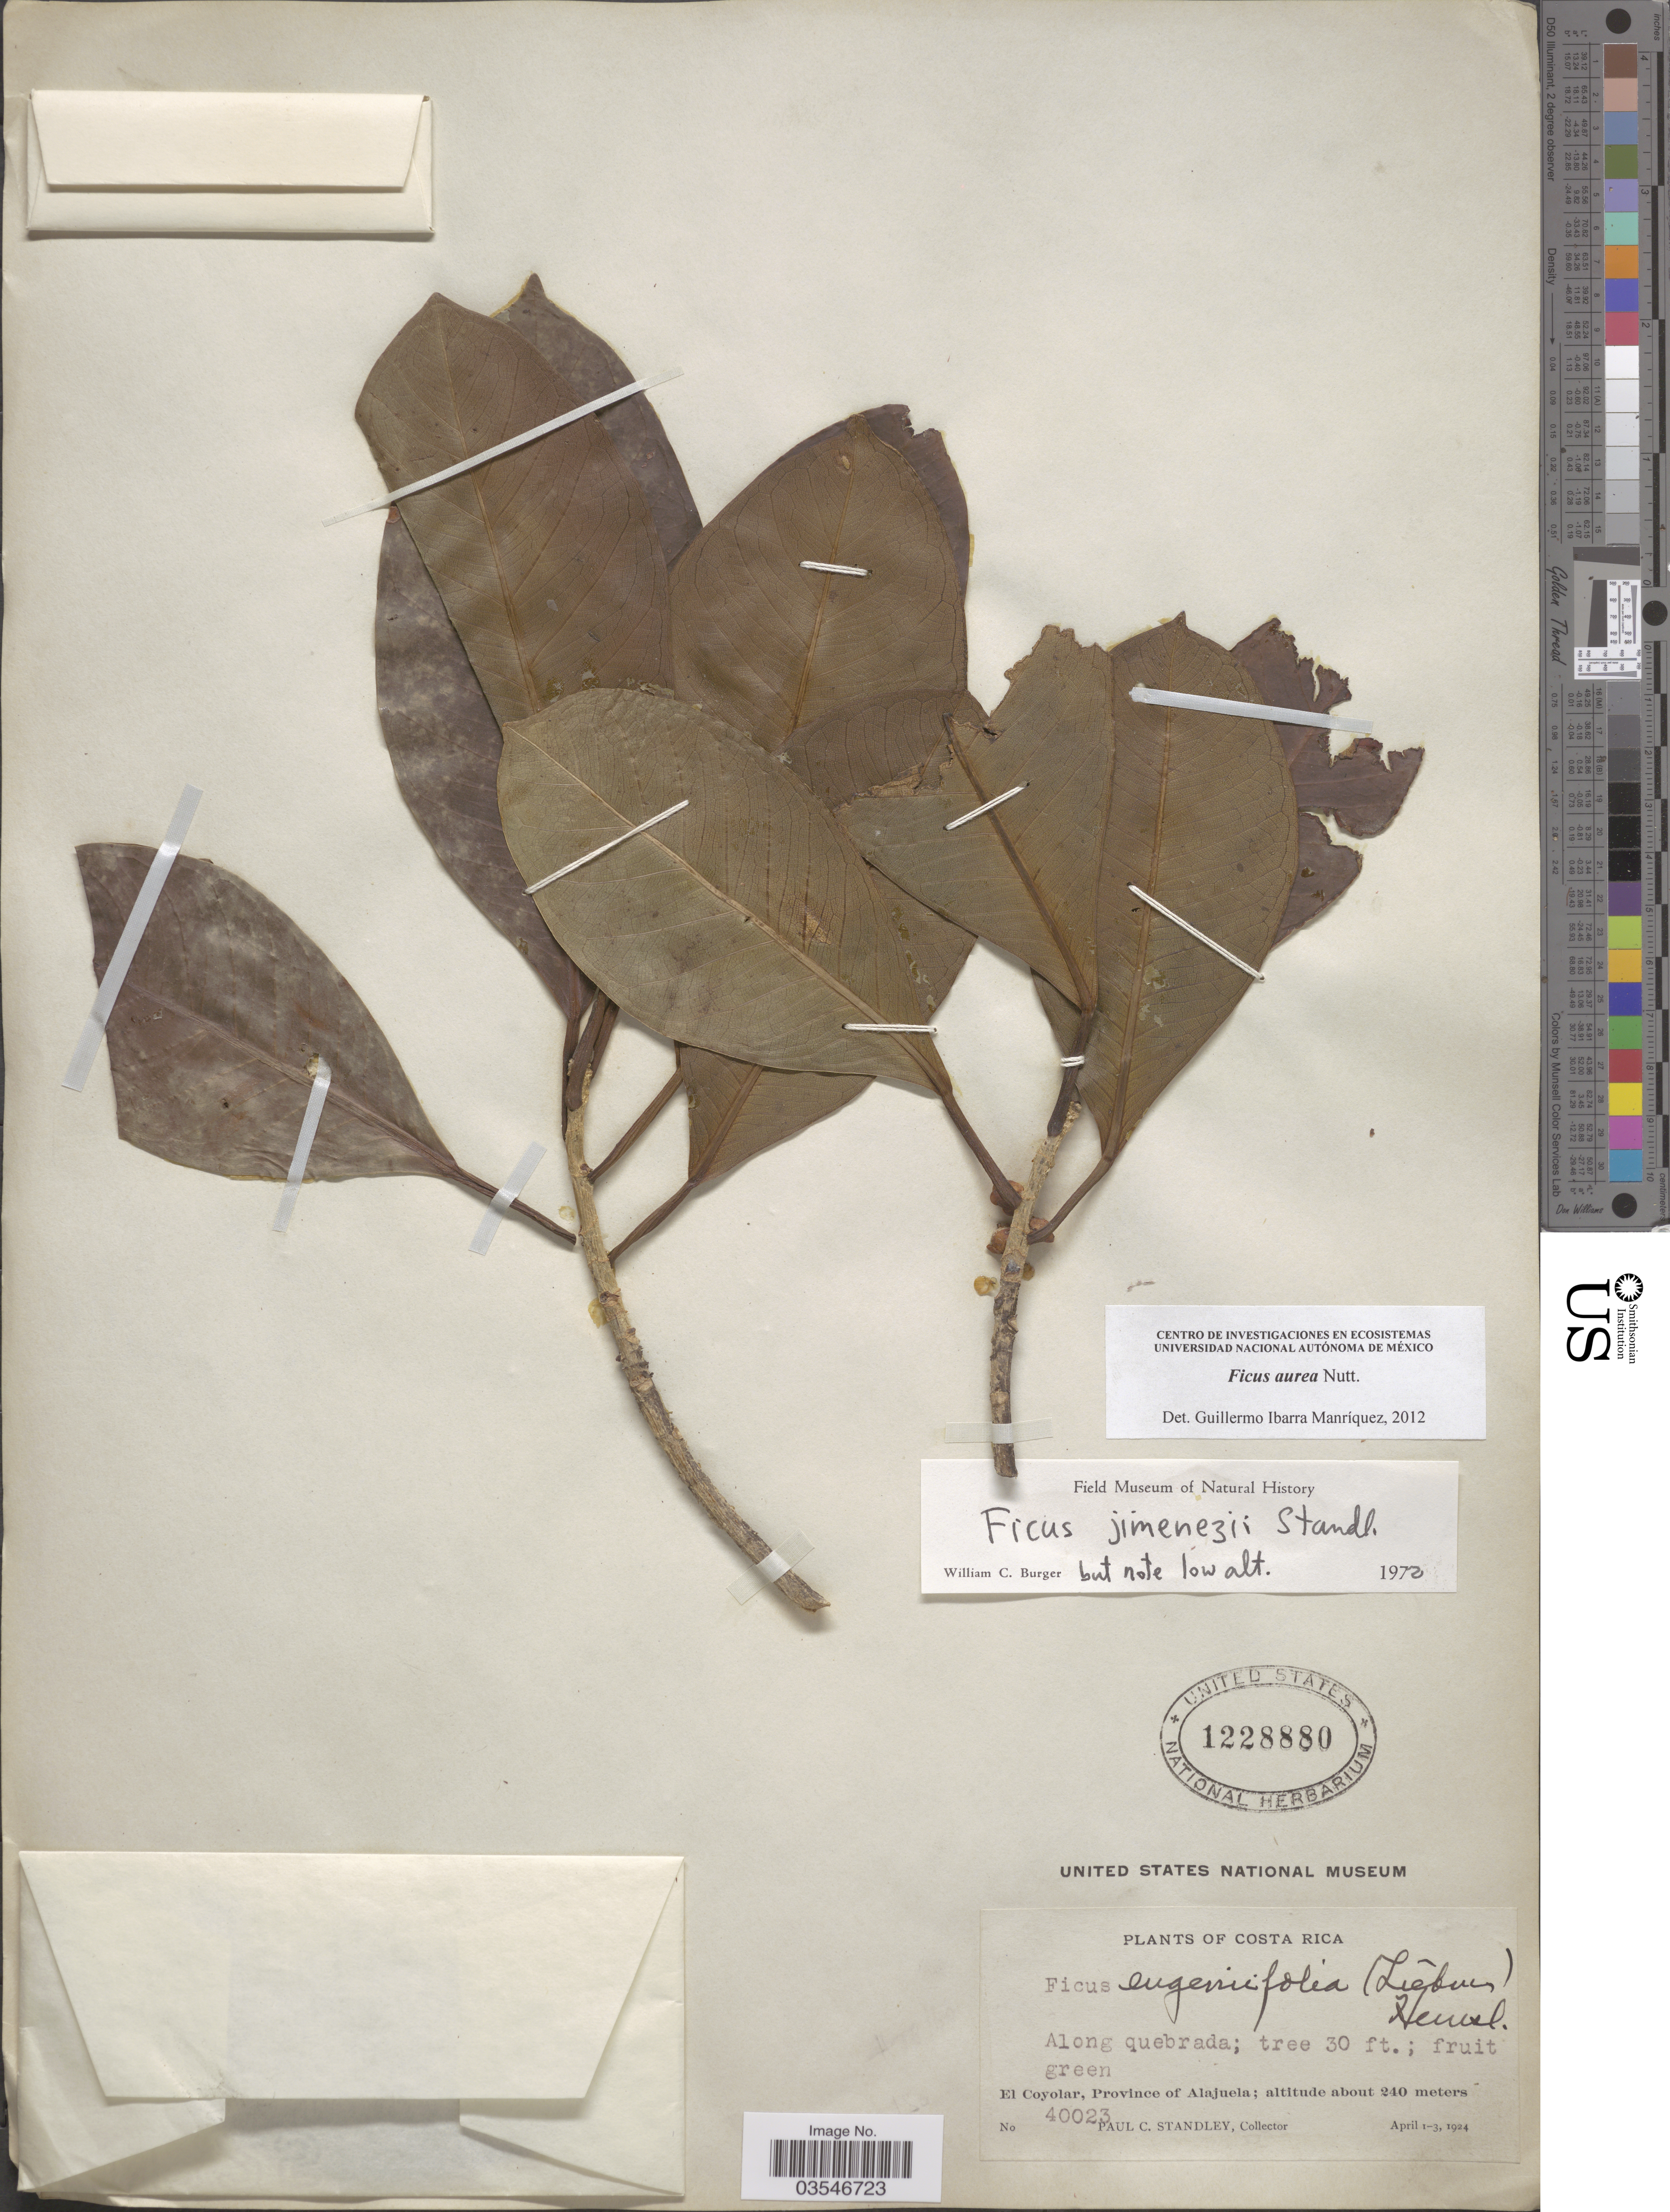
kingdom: Plantae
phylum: Tracheophyta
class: Magnoliopsida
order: Rosales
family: Moraceae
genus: Ficus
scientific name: Ficus aurea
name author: Nutt.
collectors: P. C. Standley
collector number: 40023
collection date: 1924-04-01/1924-04-03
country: Costa Rica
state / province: Alajuela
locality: Along quebrada. El Coyolar.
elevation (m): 240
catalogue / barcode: US 1228880